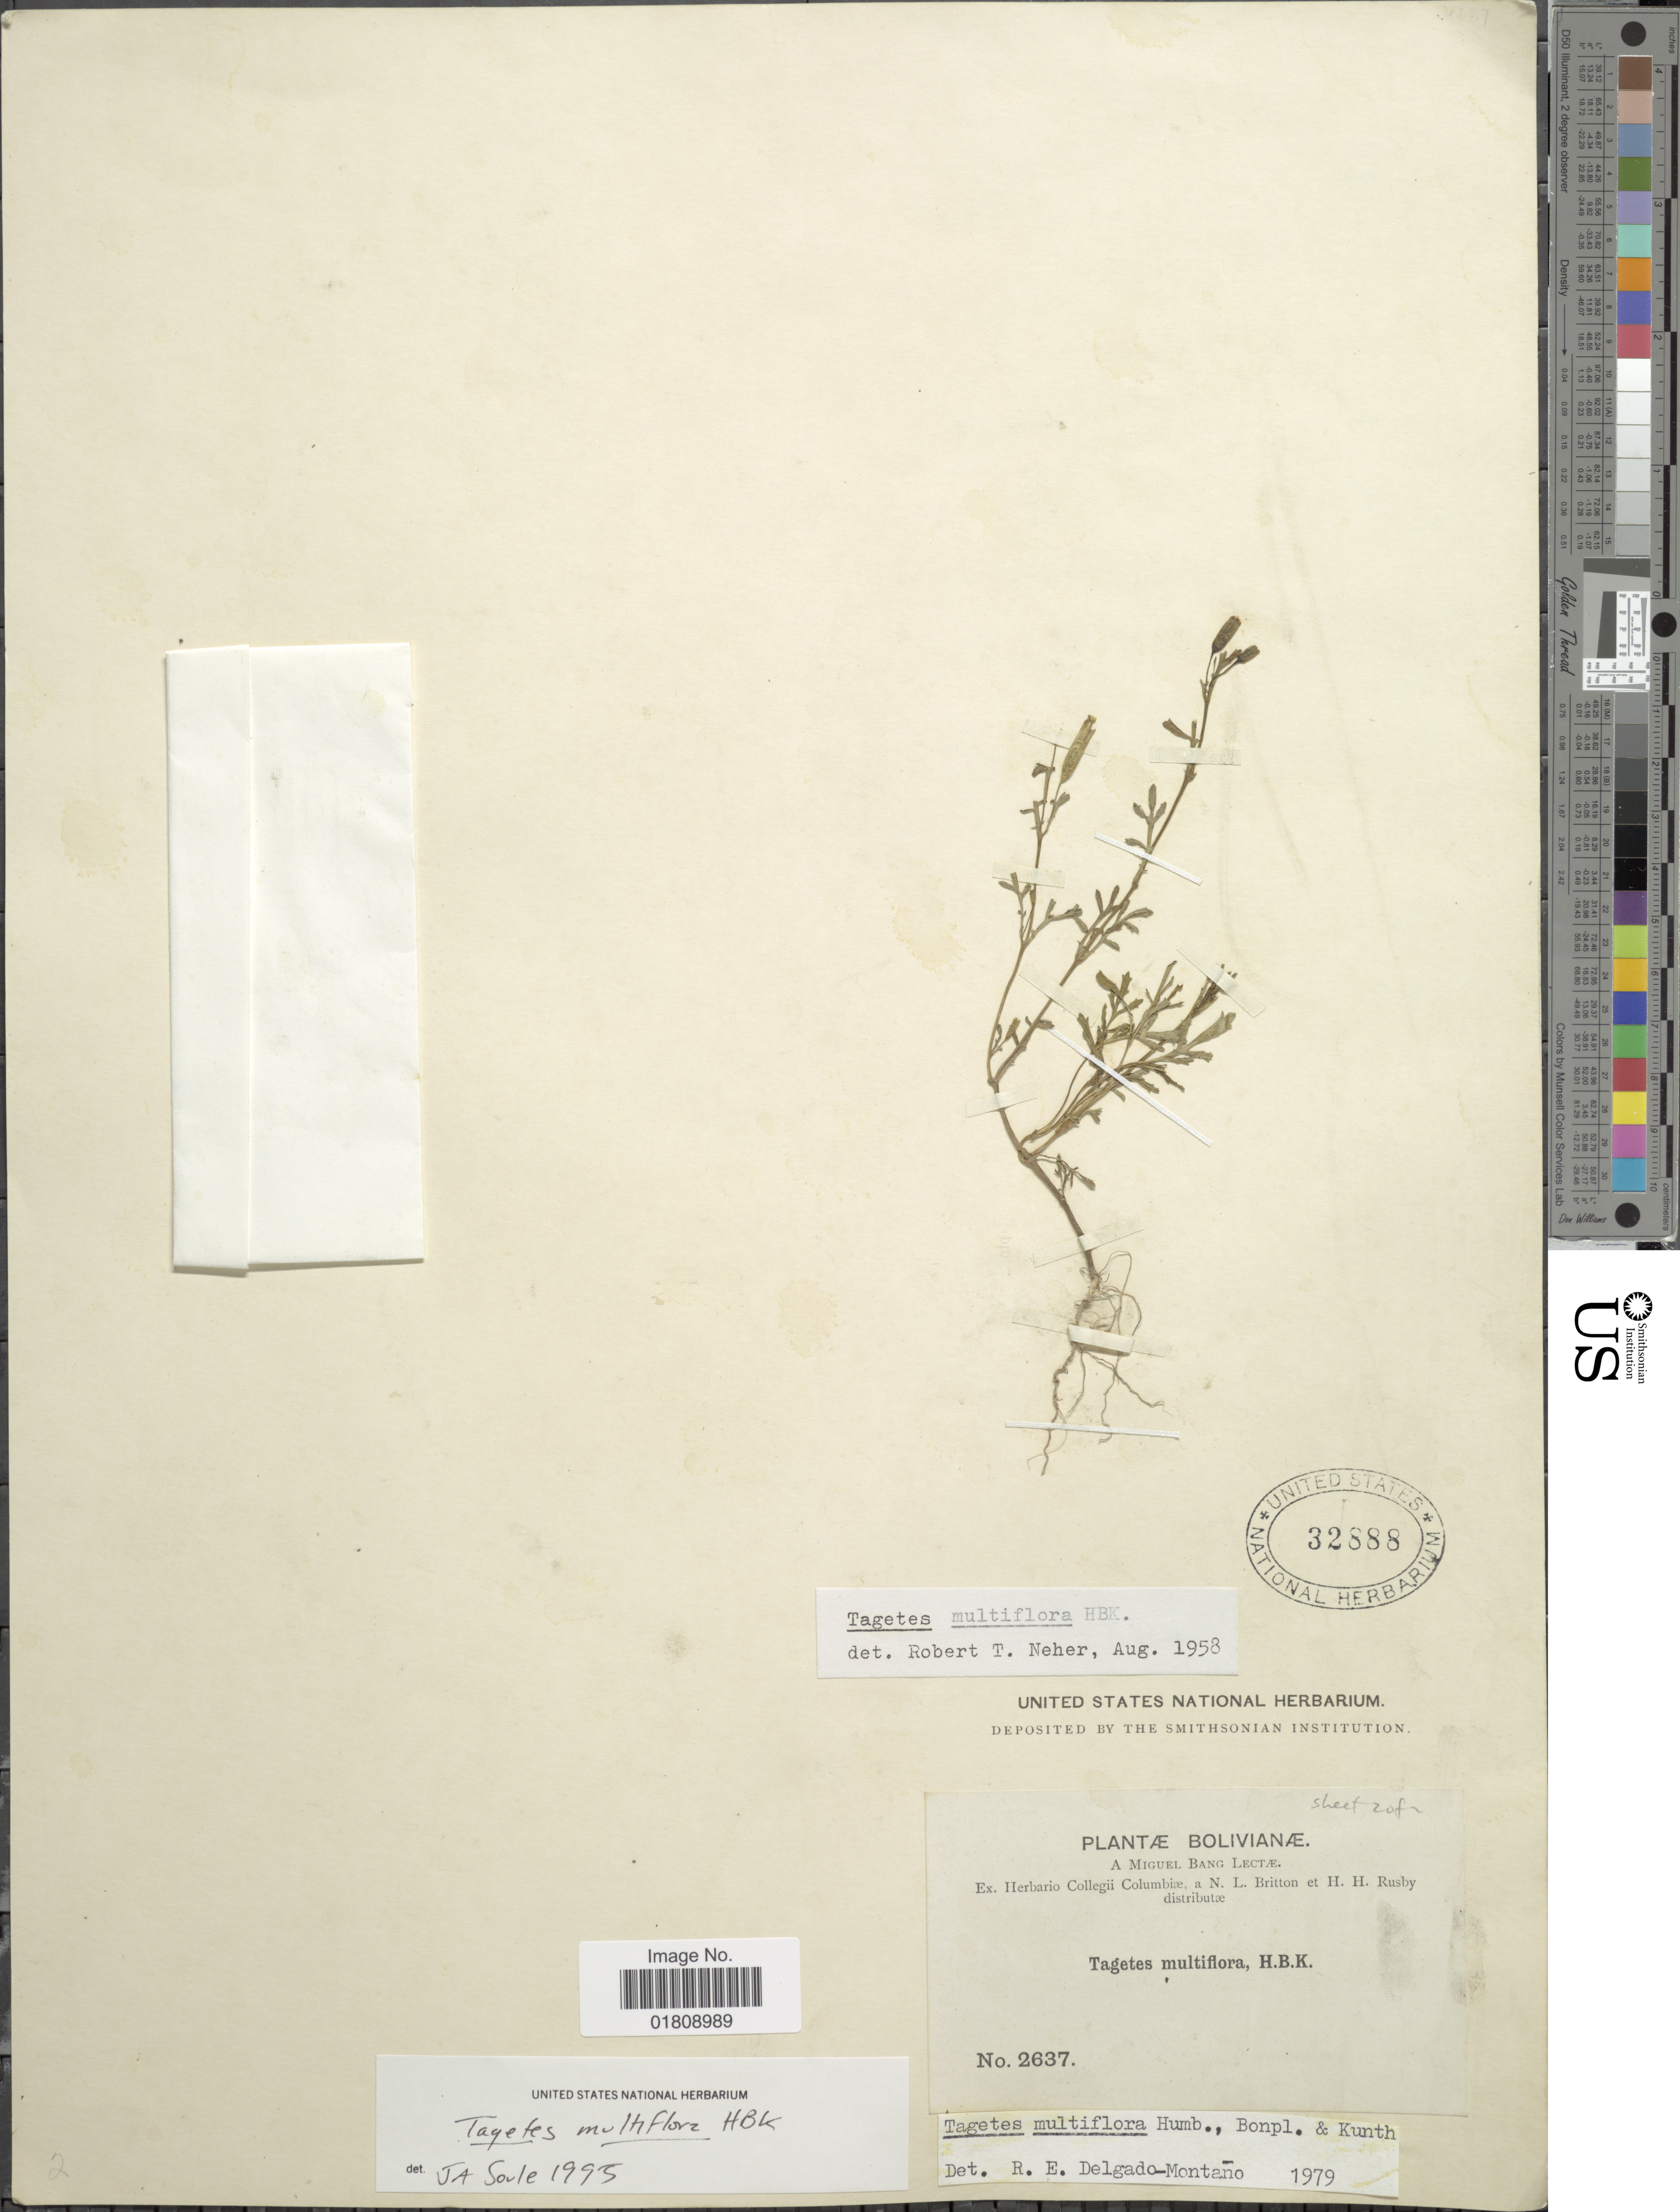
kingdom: Plantae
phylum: Tracheophyta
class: Magnoliopsida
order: Asterales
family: Asteraceae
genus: Tagetes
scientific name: Tagetes multiflora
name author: Kunth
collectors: M. Bang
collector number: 2637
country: Bolivia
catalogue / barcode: US 32888